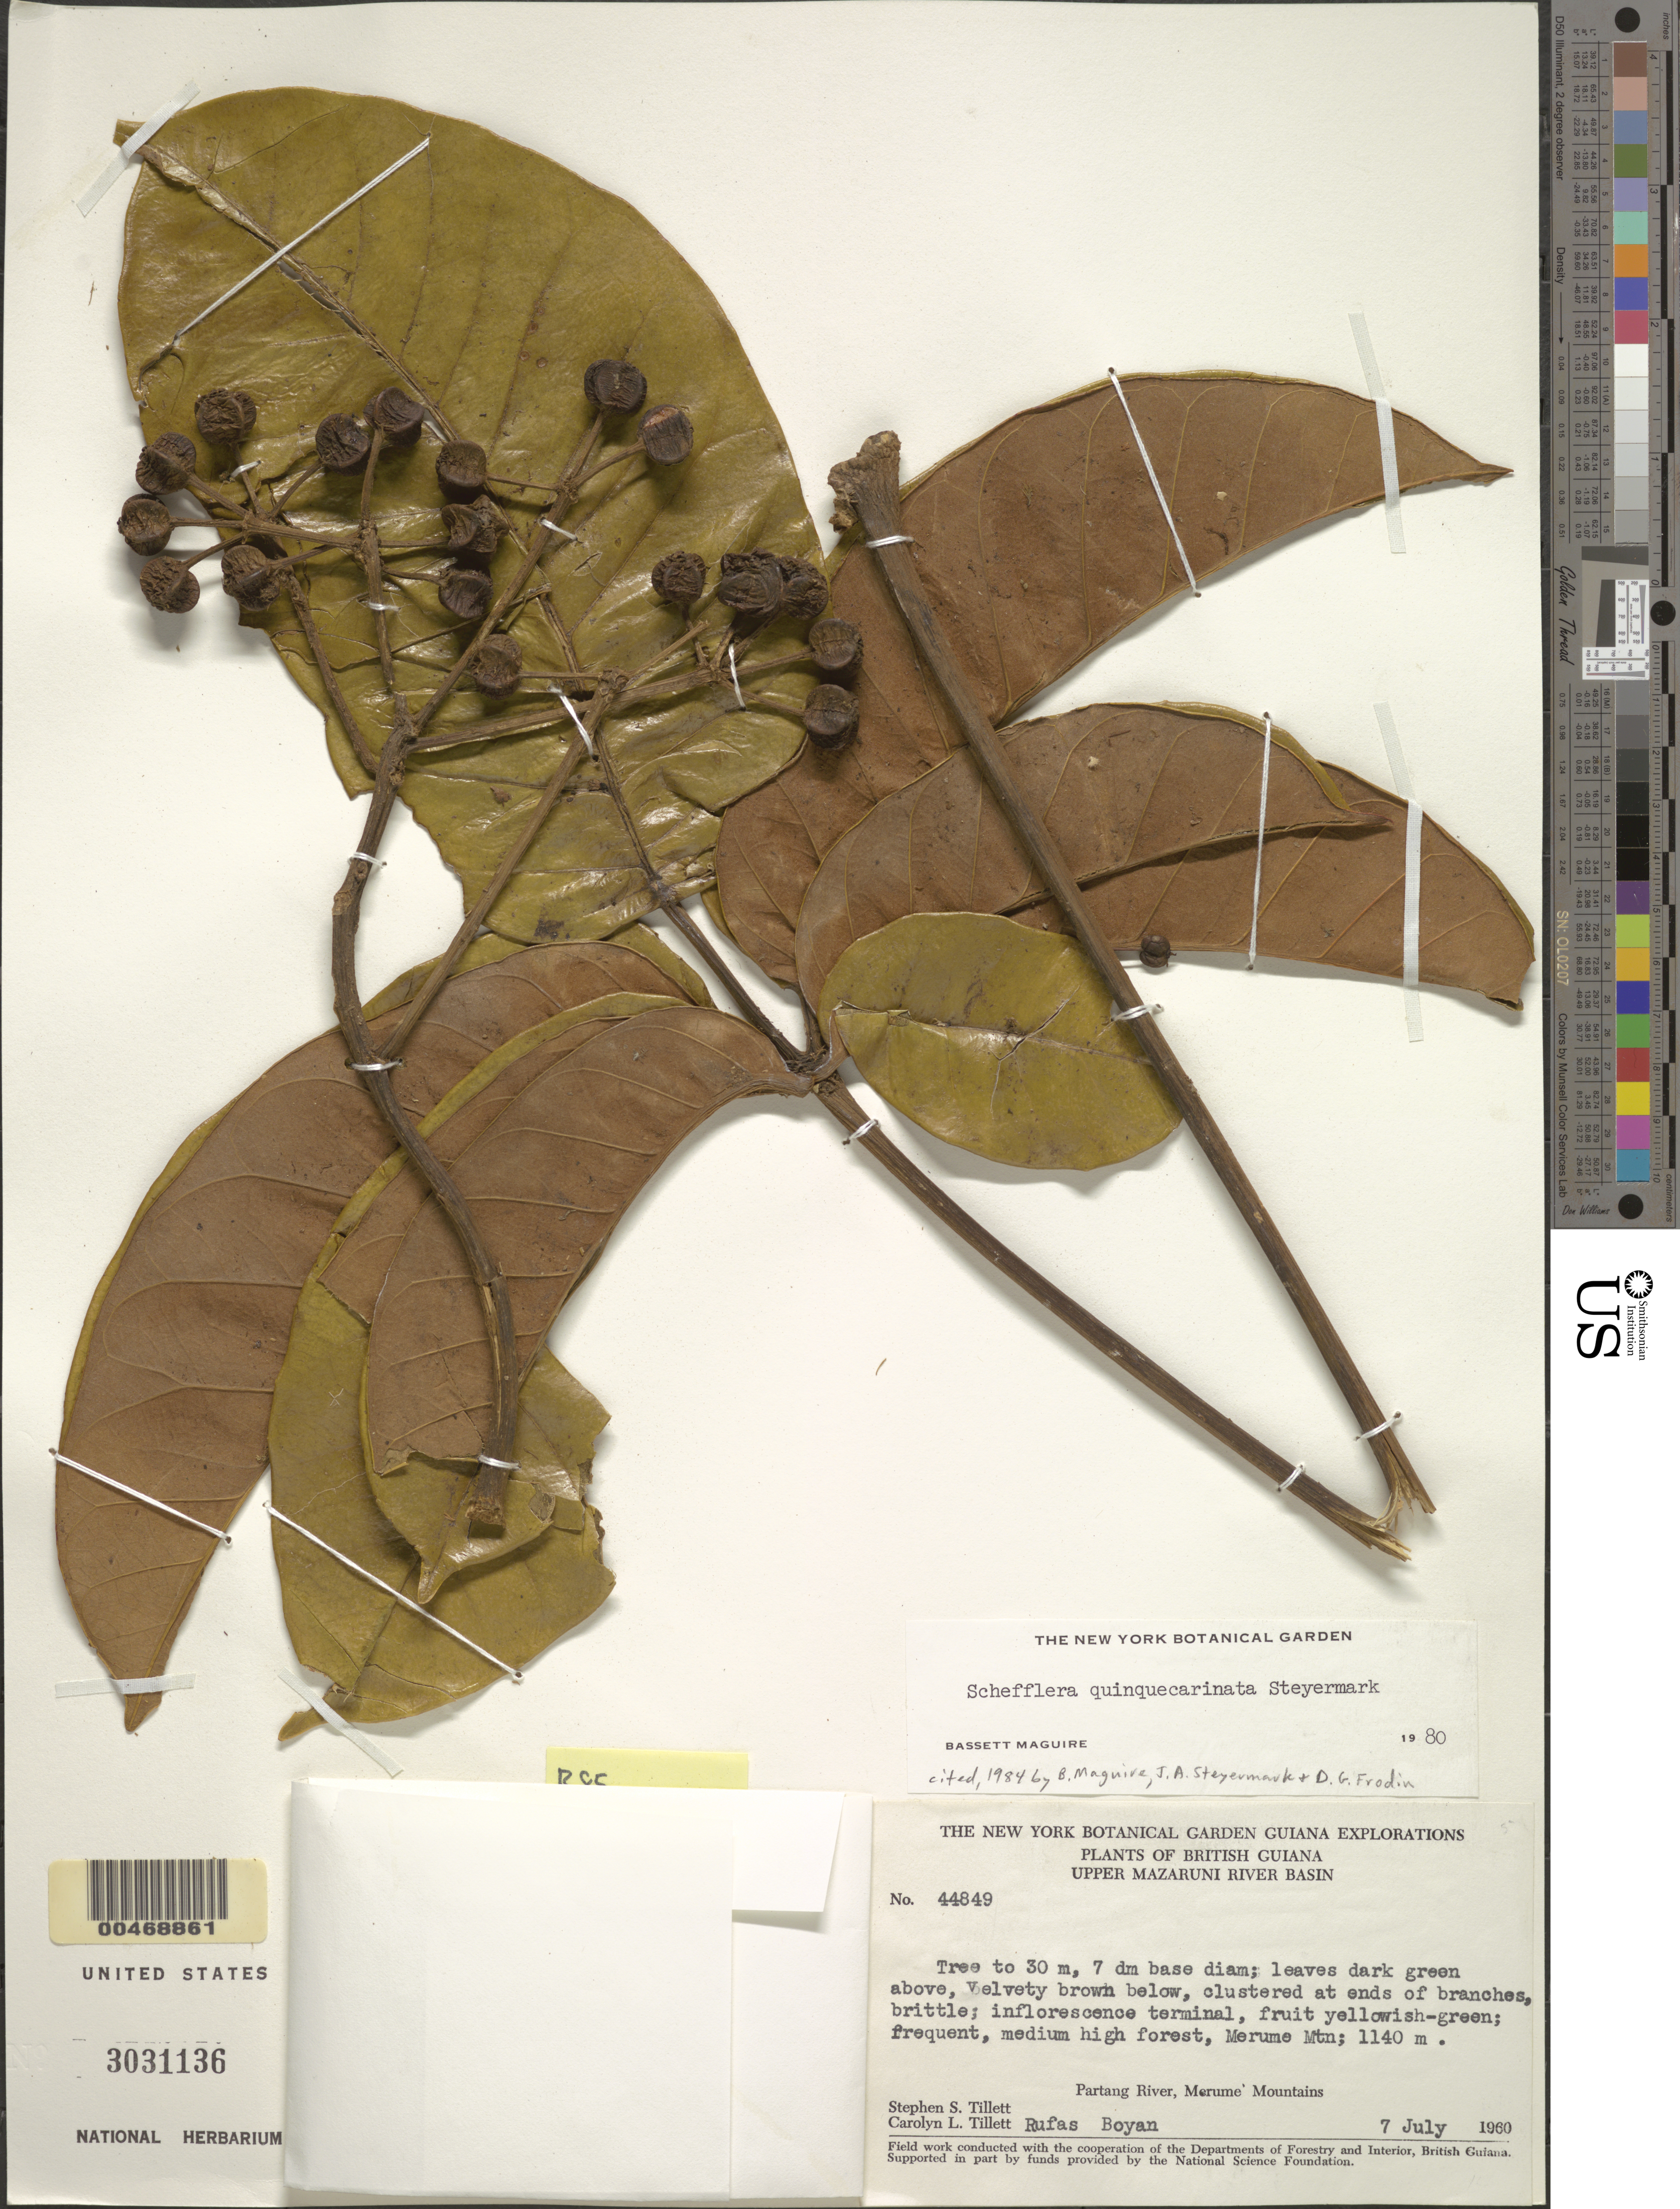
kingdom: Plantae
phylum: Tracheophyta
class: Magnoliopsida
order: Apiales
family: Araliaceae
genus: Schefflera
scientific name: Schefflera quinquecarinata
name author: Steyerm.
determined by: Maguire, Bassett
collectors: S. S. Tillett, C. L. Tillett & R. Boyan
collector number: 44849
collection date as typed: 7-Jul-60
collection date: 1960-07-07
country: Guyana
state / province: Cuyuni-Mazaruni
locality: Merume Mts., Partang R., upper Mazaruni River Basin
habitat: Medium high forest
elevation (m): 1143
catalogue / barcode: US 3031136